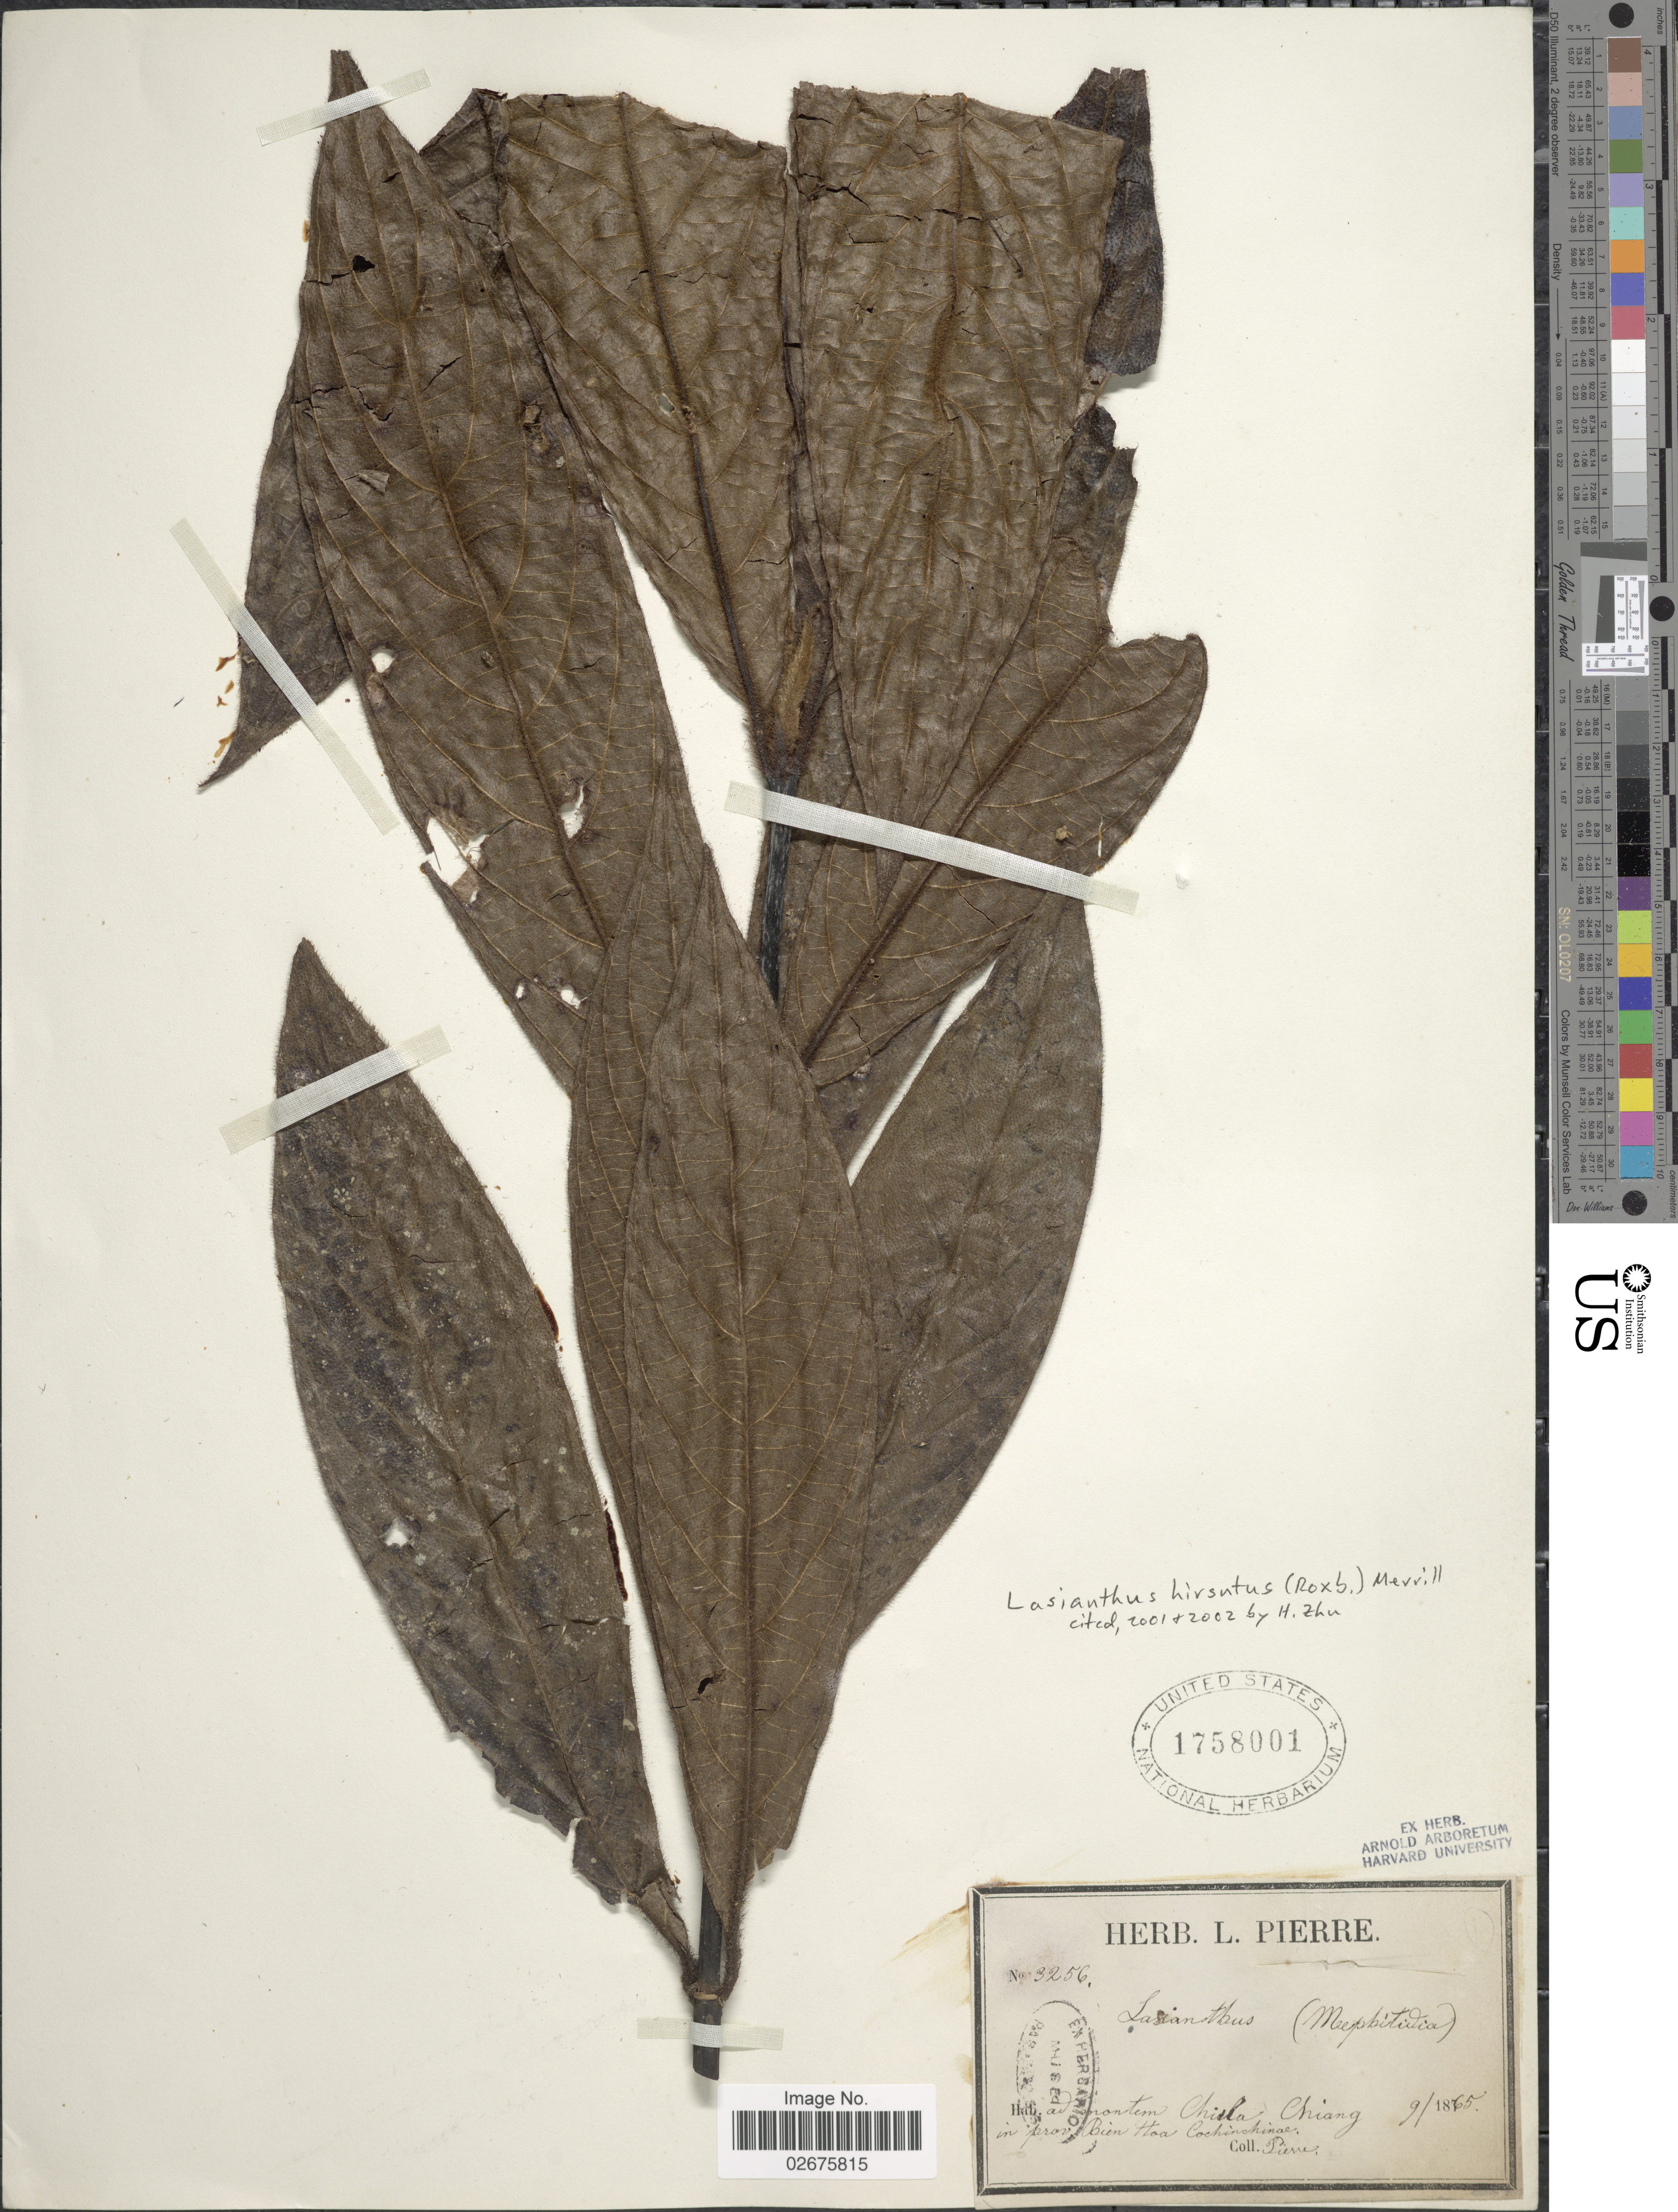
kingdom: Plantae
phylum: Tracheophyta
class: Magnoliopsida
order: Gentianales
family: Rubiaceae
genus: Lasianthus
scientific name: Lasianthus hirsutus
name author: (Roxb.) Merr.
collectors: L. Pierre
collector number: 3256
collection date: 1865-09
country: Vietnam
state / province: Hoa Binh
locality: Ad montem Chisla Chiang in prov. Bien Hoa Cochinchinae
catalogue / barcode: US 1758001